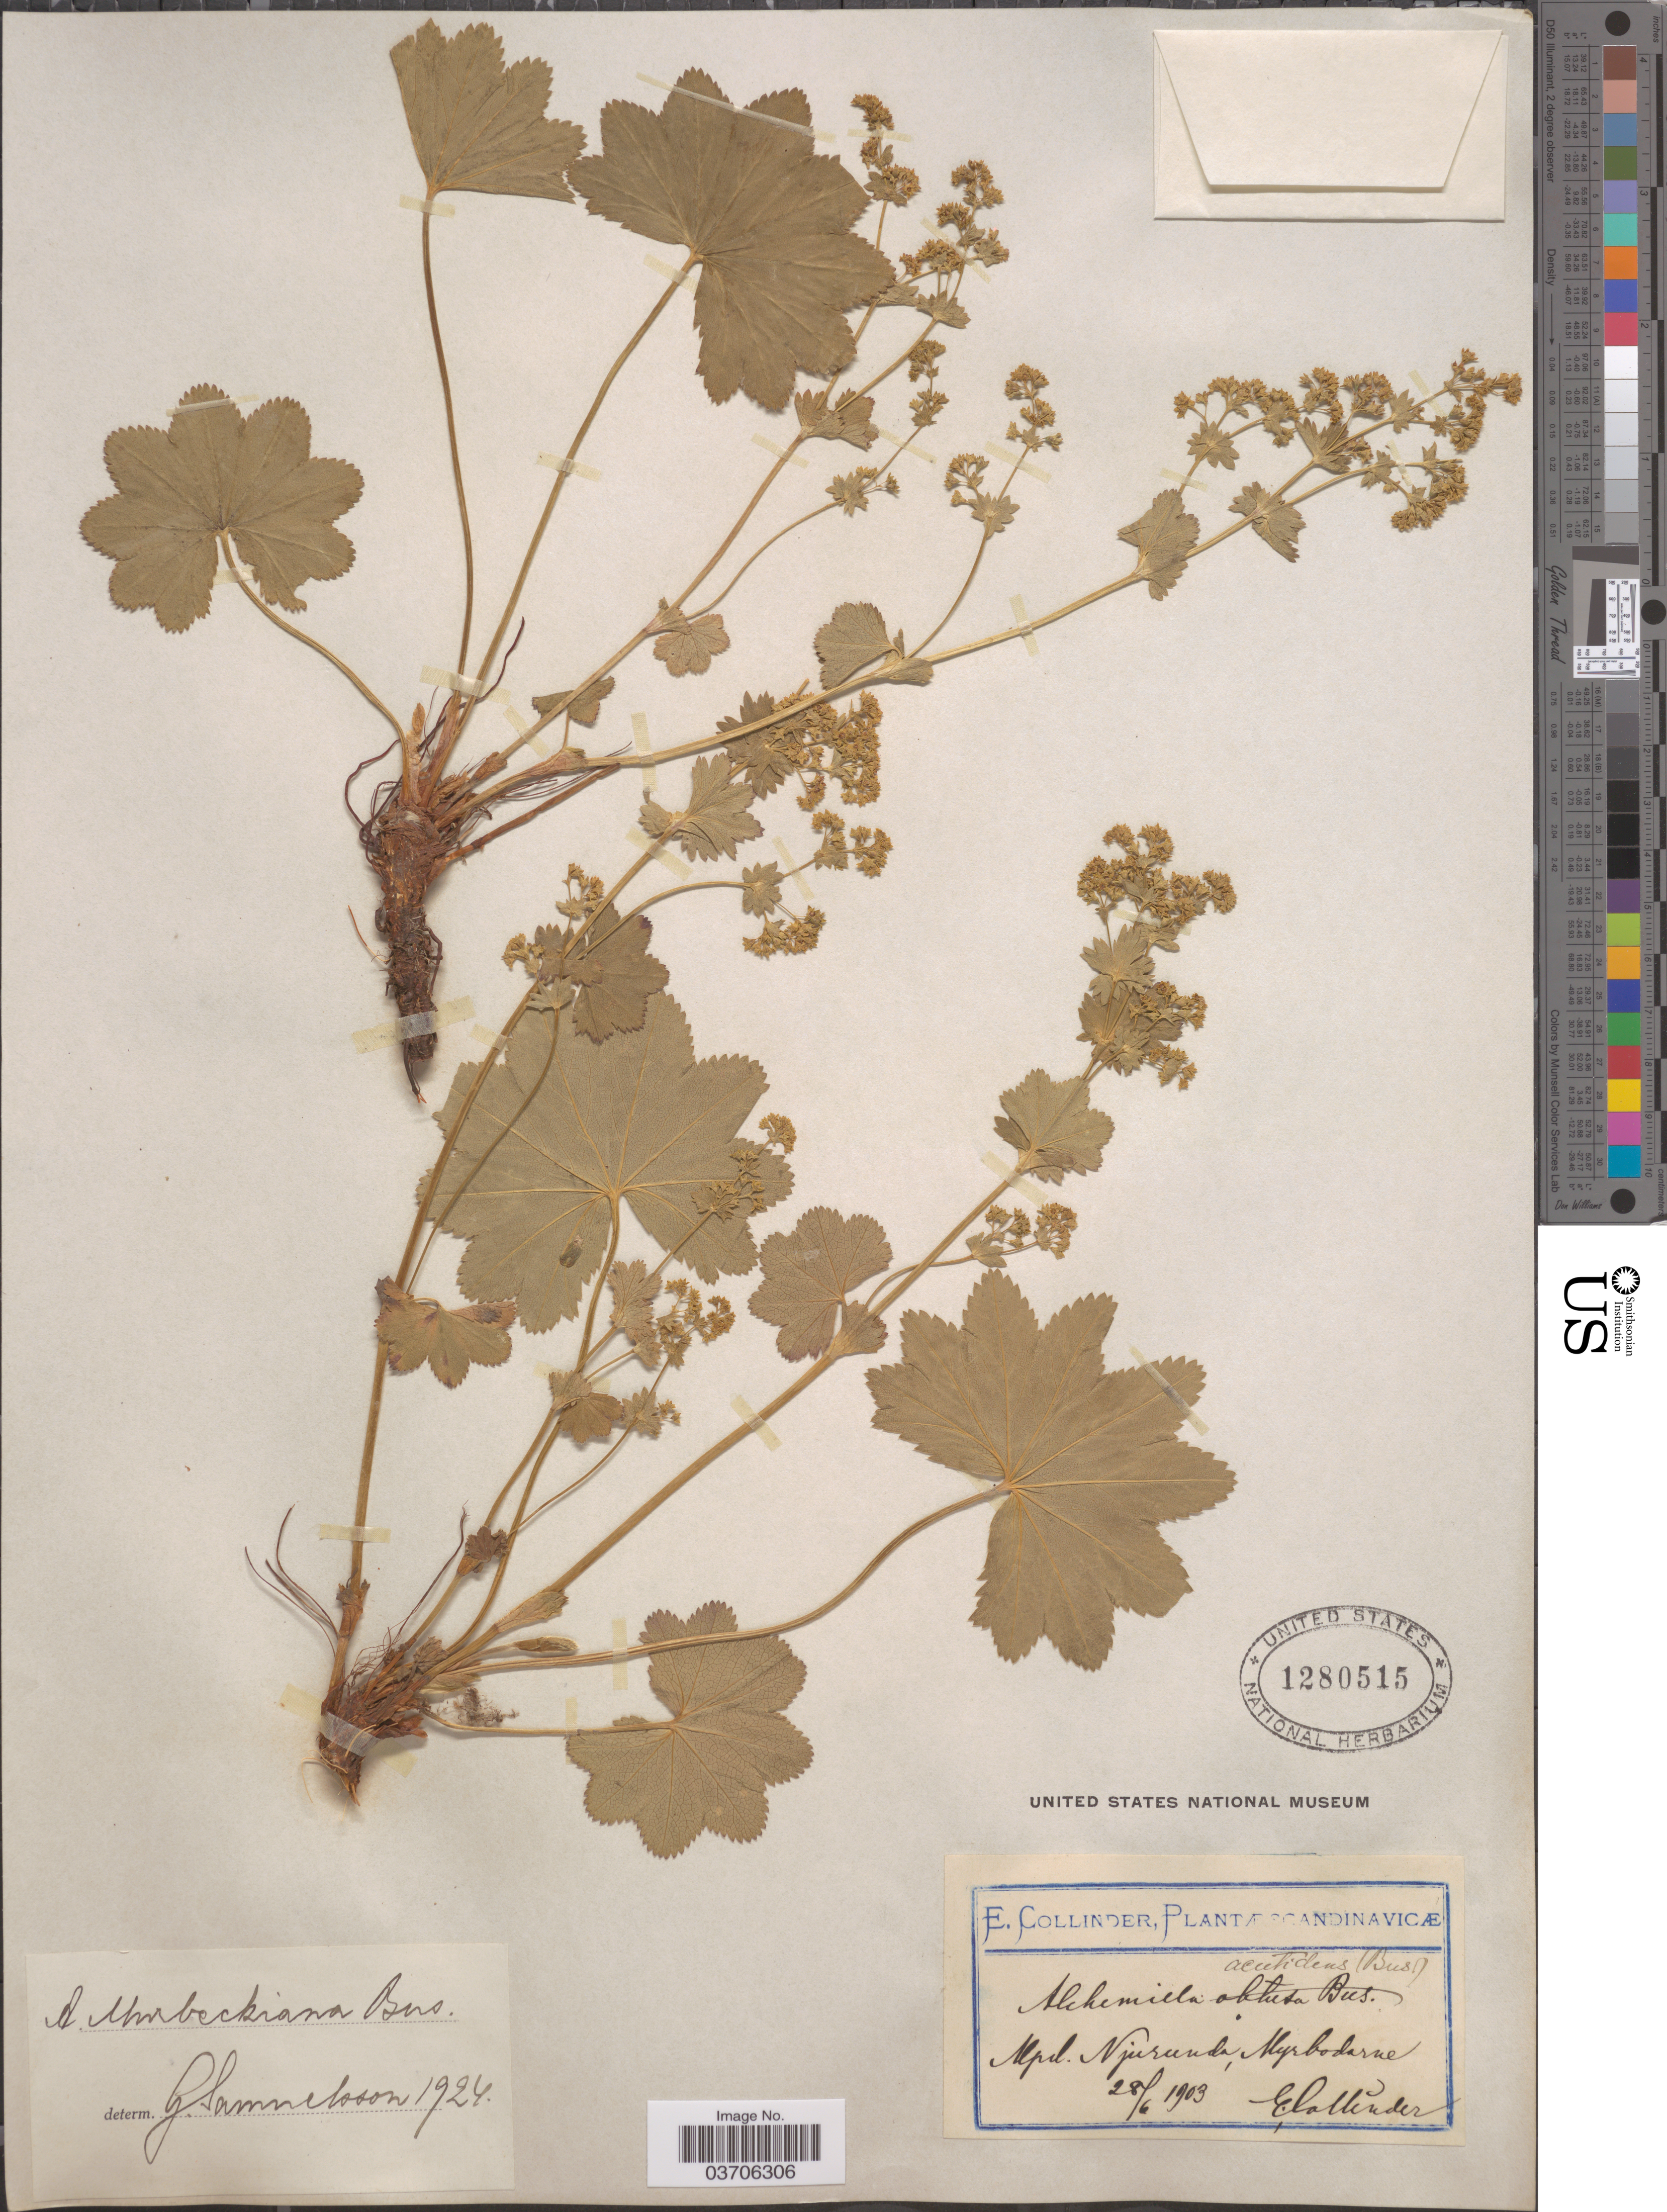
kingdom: Plantae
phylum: Tracheophyta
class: Magnoliopsida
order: Rosales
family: Rosaceae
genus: Alchemilla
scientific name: Alchemilla murbeckiana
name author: Buser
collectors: E. Collinder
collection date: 1903-06-28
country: Sweden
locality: Scandinavicæ. Alpd. Njurunda, Myrbodarne.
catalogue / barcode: US 1280515